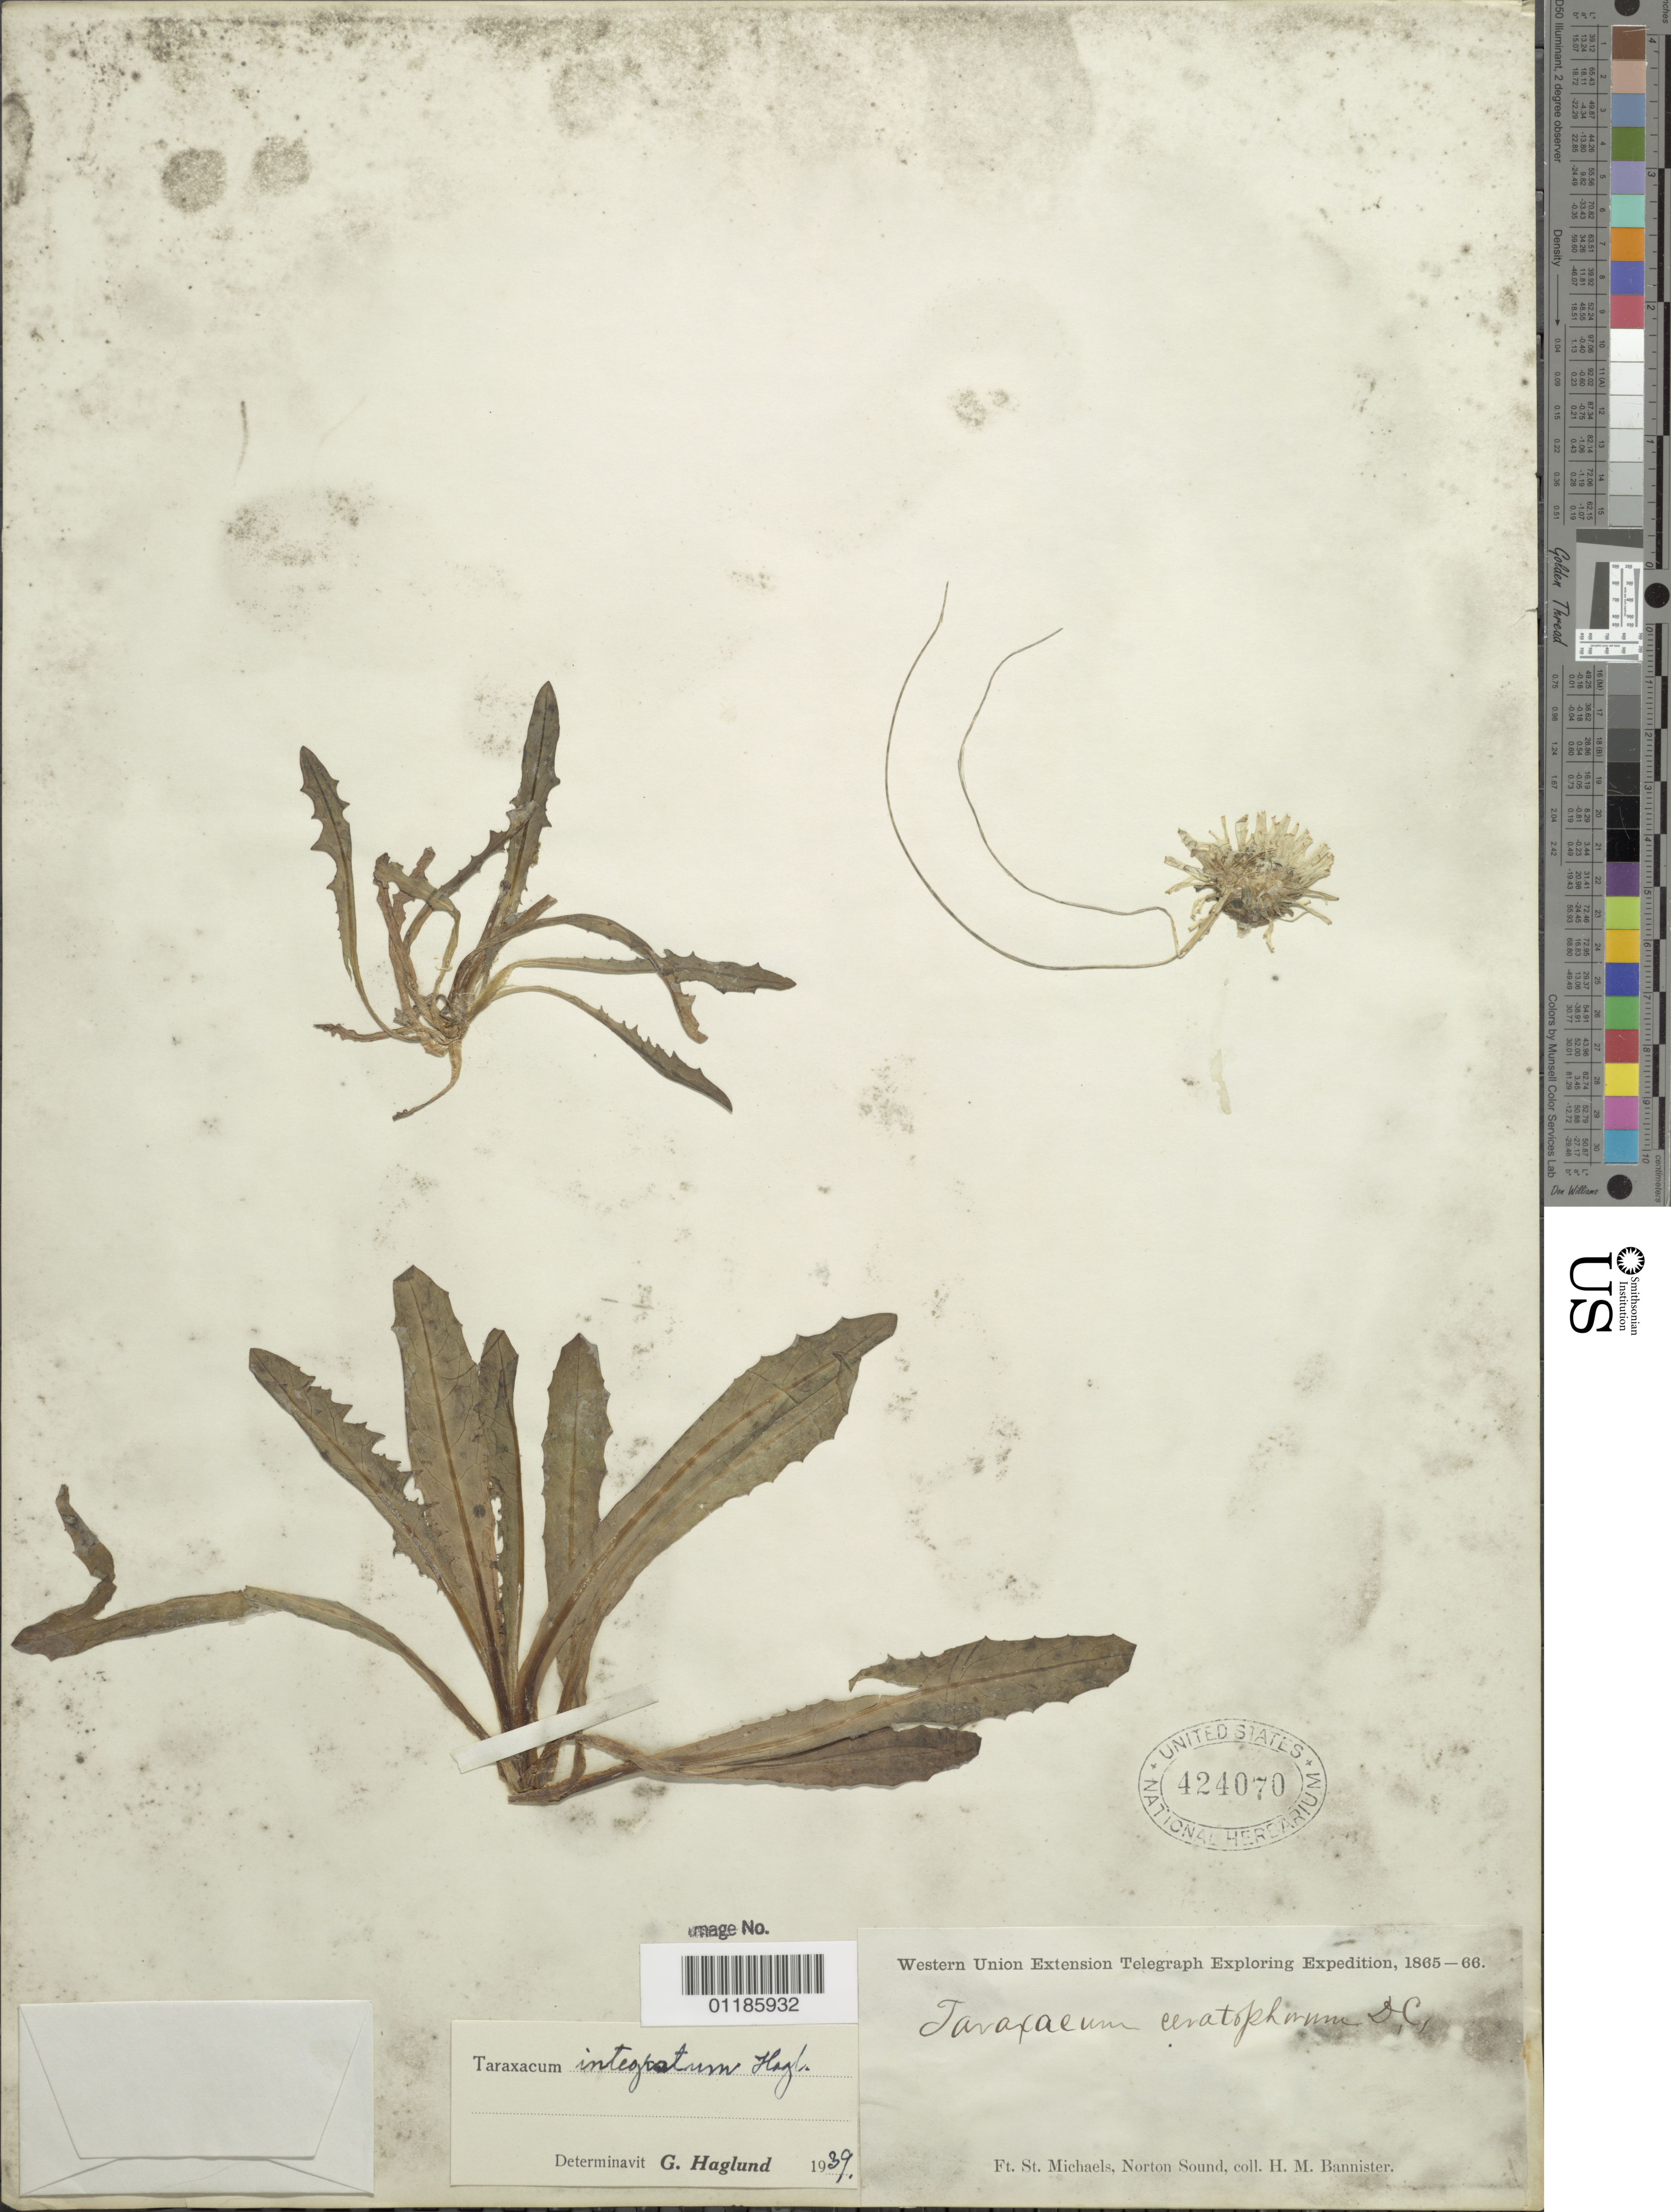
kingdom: Plantae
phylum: Tracheophyta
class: Magnoliopsida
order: Asterales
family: Asteraceae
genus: Taraxacum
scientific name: Taraxacum integratum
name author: G.E. Haglund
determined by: Haglund, G.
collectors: H. Bannister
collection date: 1865/1866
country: United States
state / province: Alaska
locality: Ft. St. Michaels, Norton Sound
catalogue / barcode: US 424070